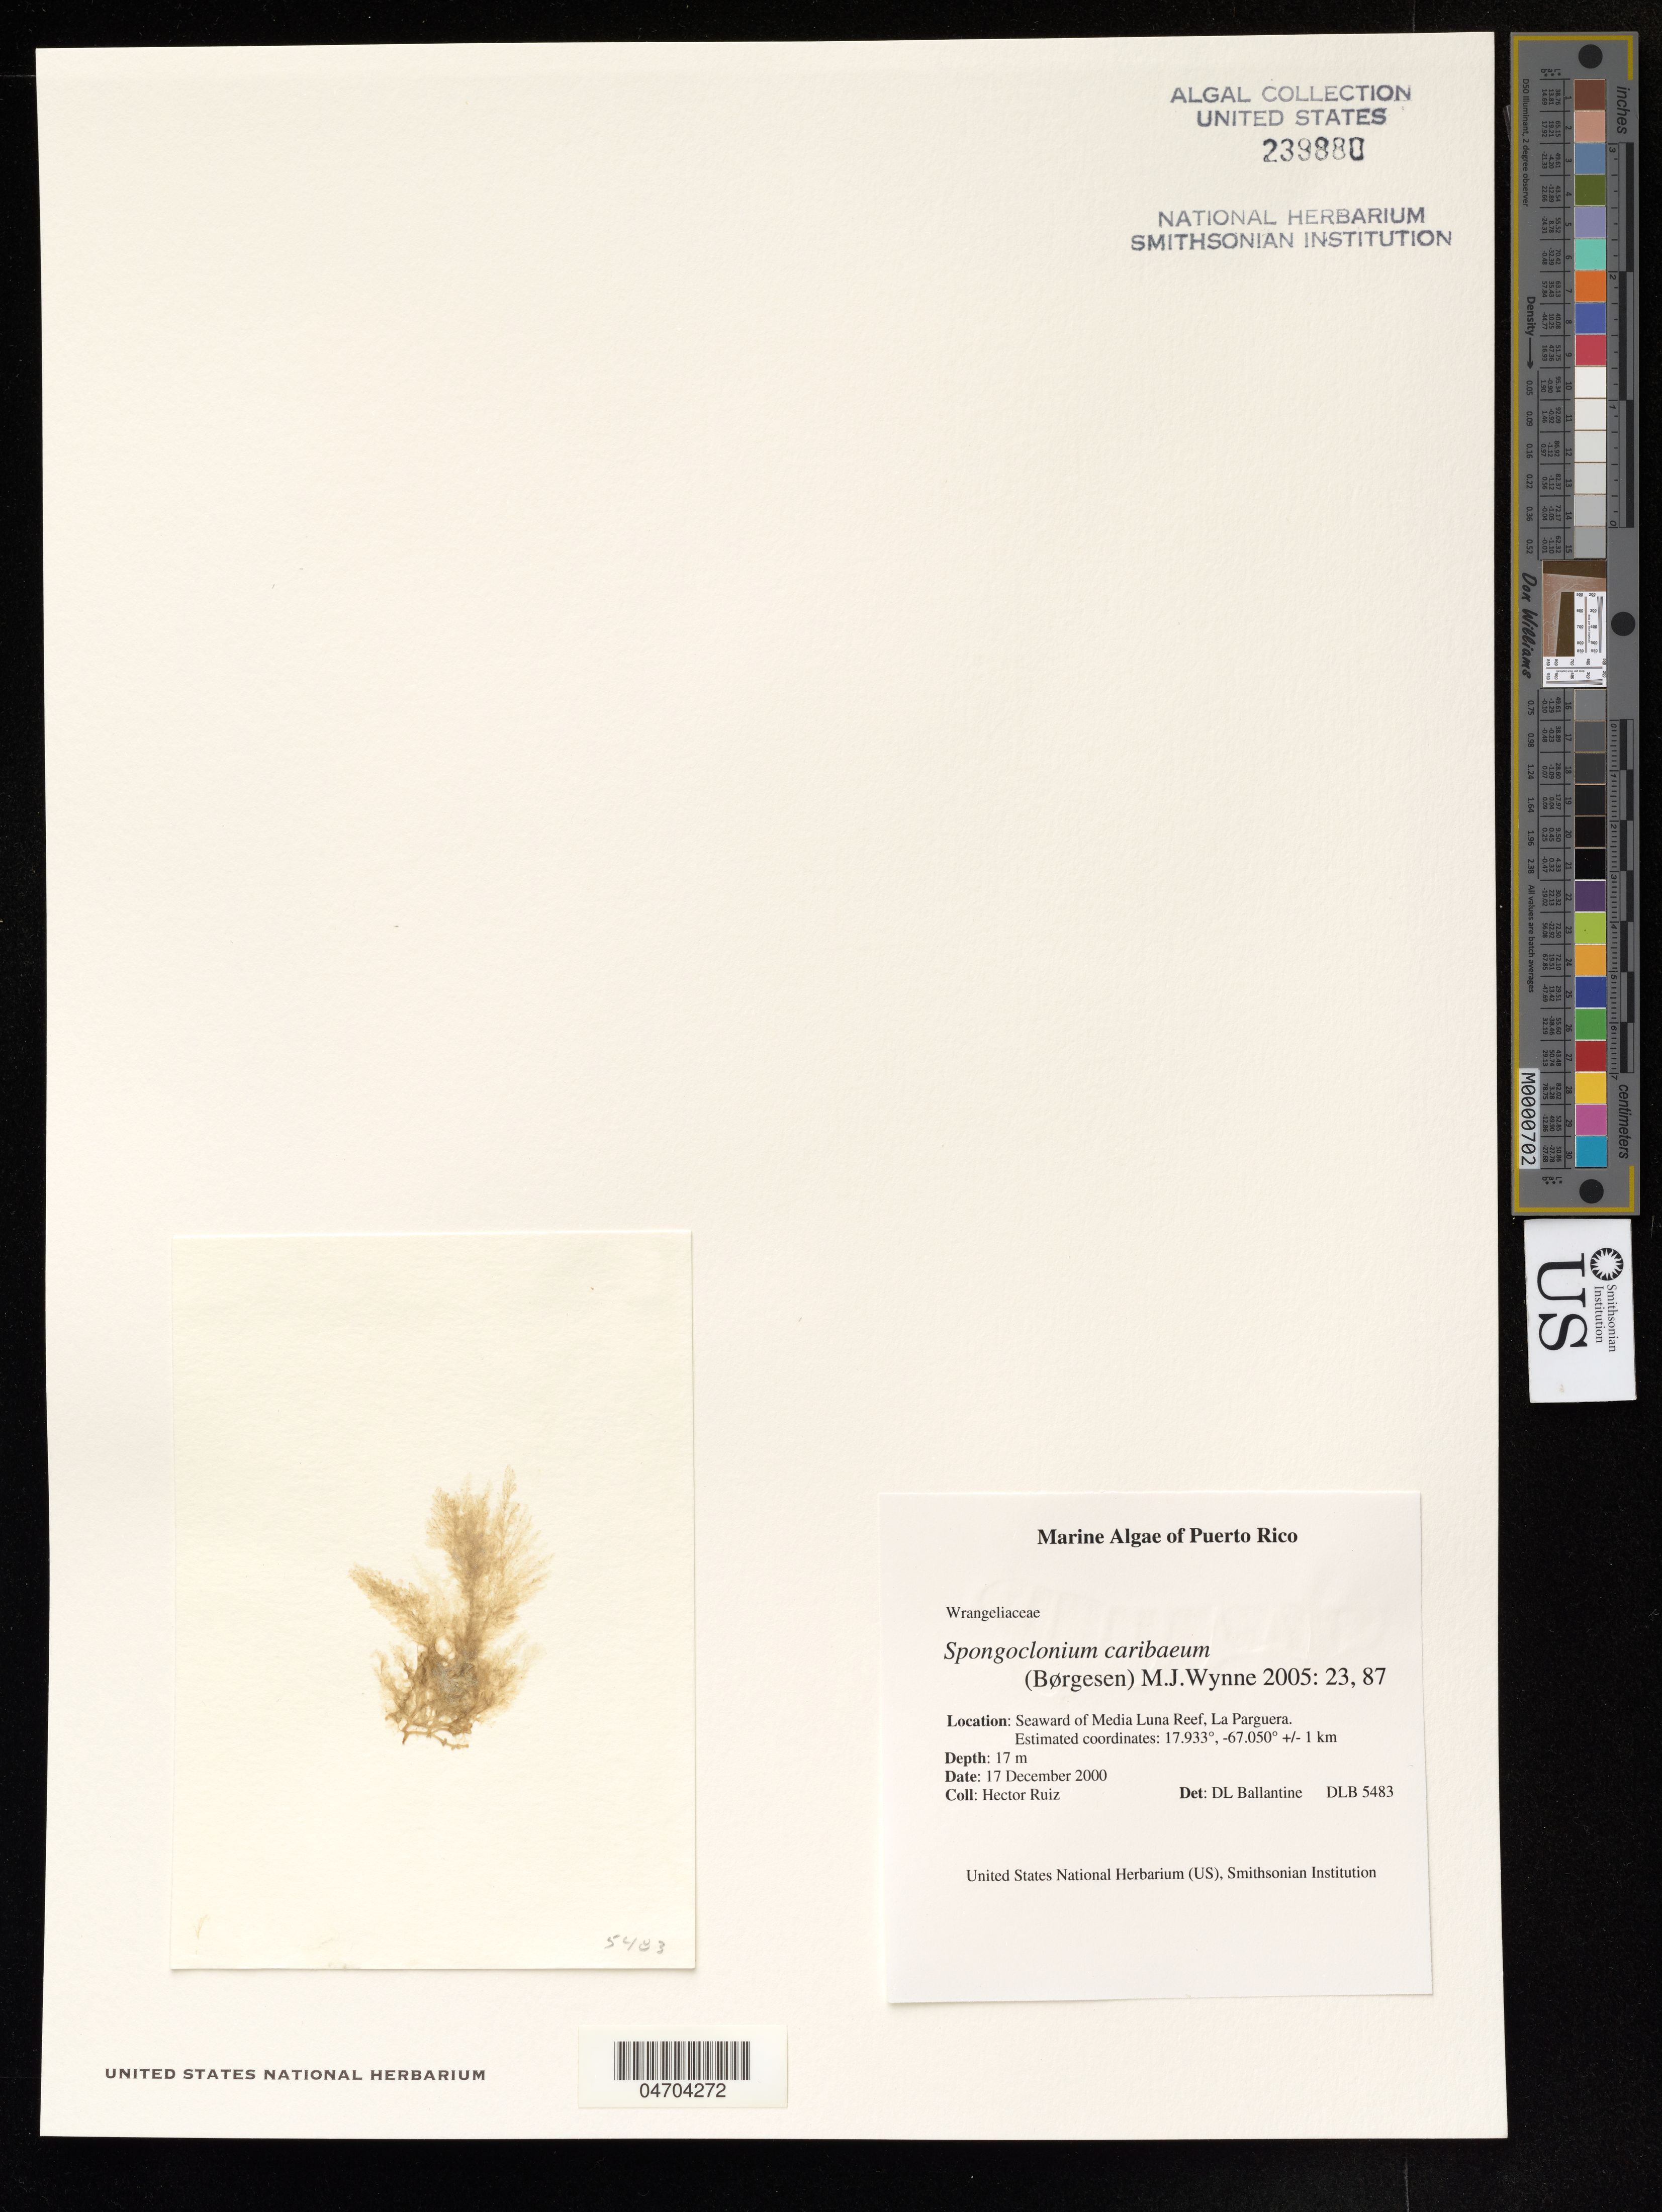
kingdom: Plantae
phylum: Rhodophyta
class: Florideophyceae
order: Ceramiales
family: Wrangeliaceae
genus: Spongoclonium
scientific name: Spongoclonium caribaeum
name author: (Børgesen) M.J. Wynne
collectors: H. Ruiz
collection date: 2000-12-17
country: Puerto Rico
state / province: Lajas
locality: Seaward of Media Luna Reef, La Parguera.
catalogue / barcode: US 239980